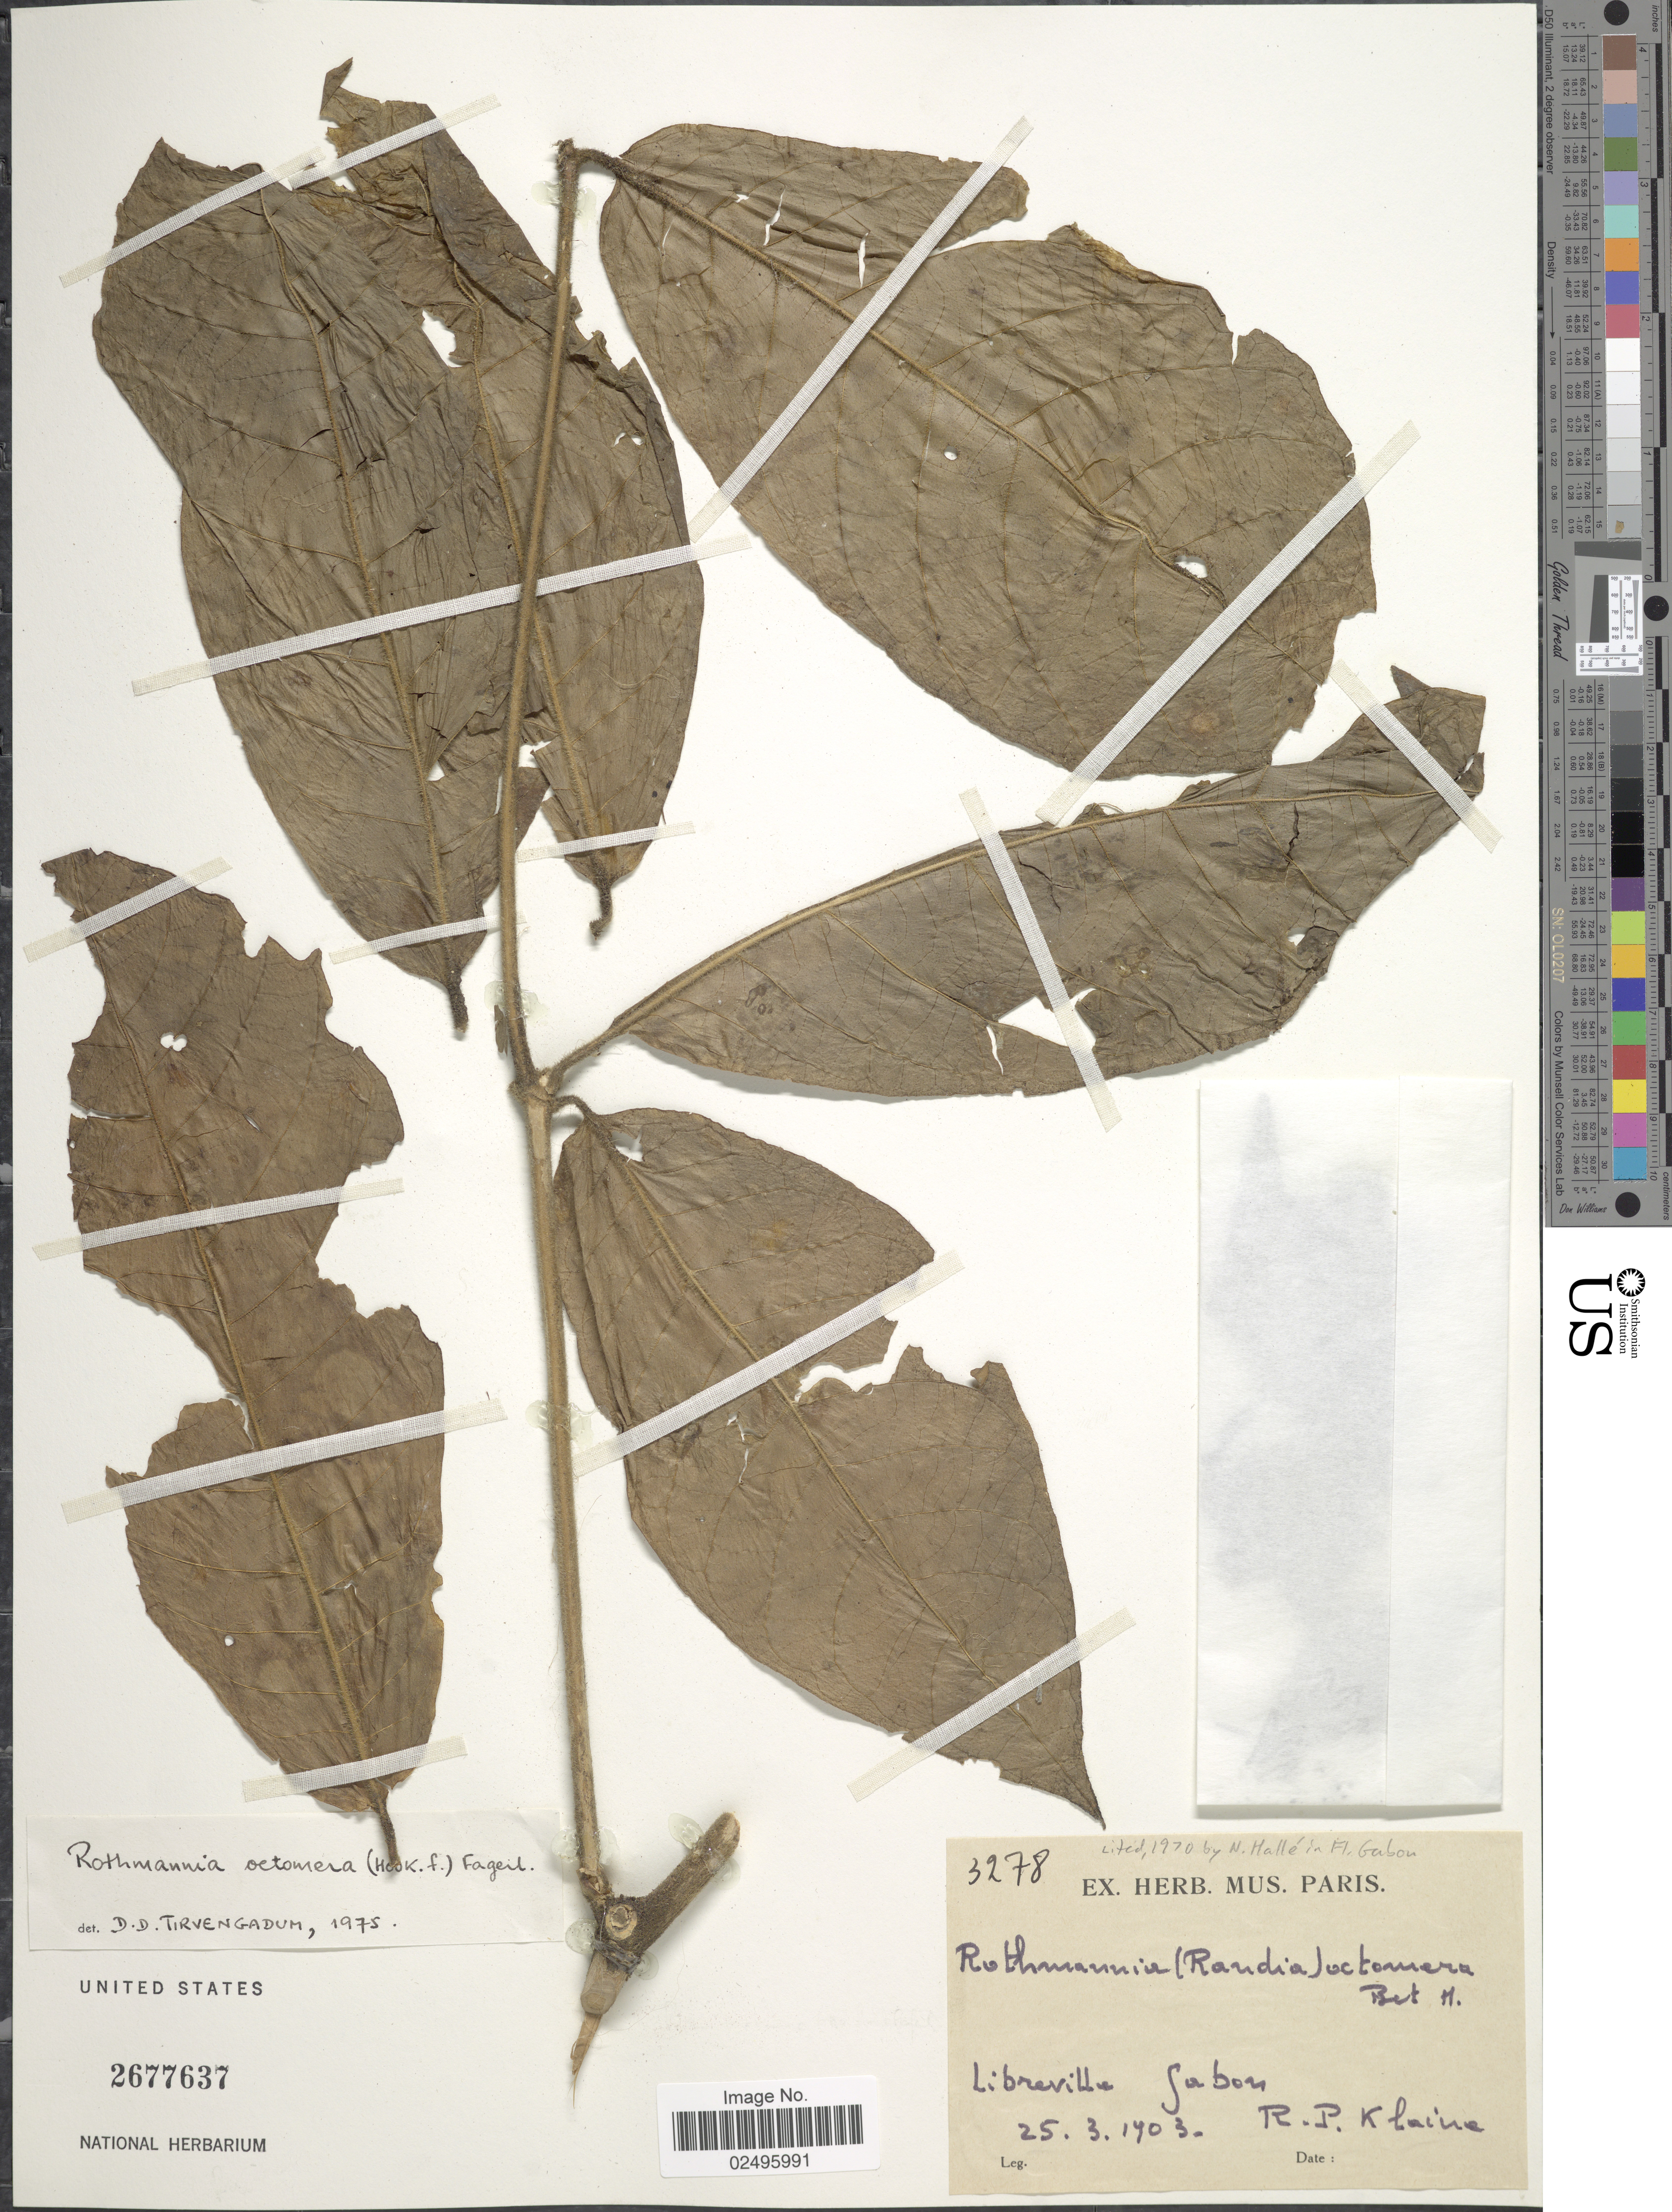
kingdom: Plantae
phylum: Tracheophyta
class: Magnoliopsida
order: Gentianales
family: Rubiaceae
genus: Rothmannia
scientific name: Rothmannia octomera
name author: (Hook.) Fagerl.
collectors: R. Klaine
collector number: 3278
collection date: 1903-03-25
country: Gabon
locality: Libreville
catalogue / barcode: US 2677637